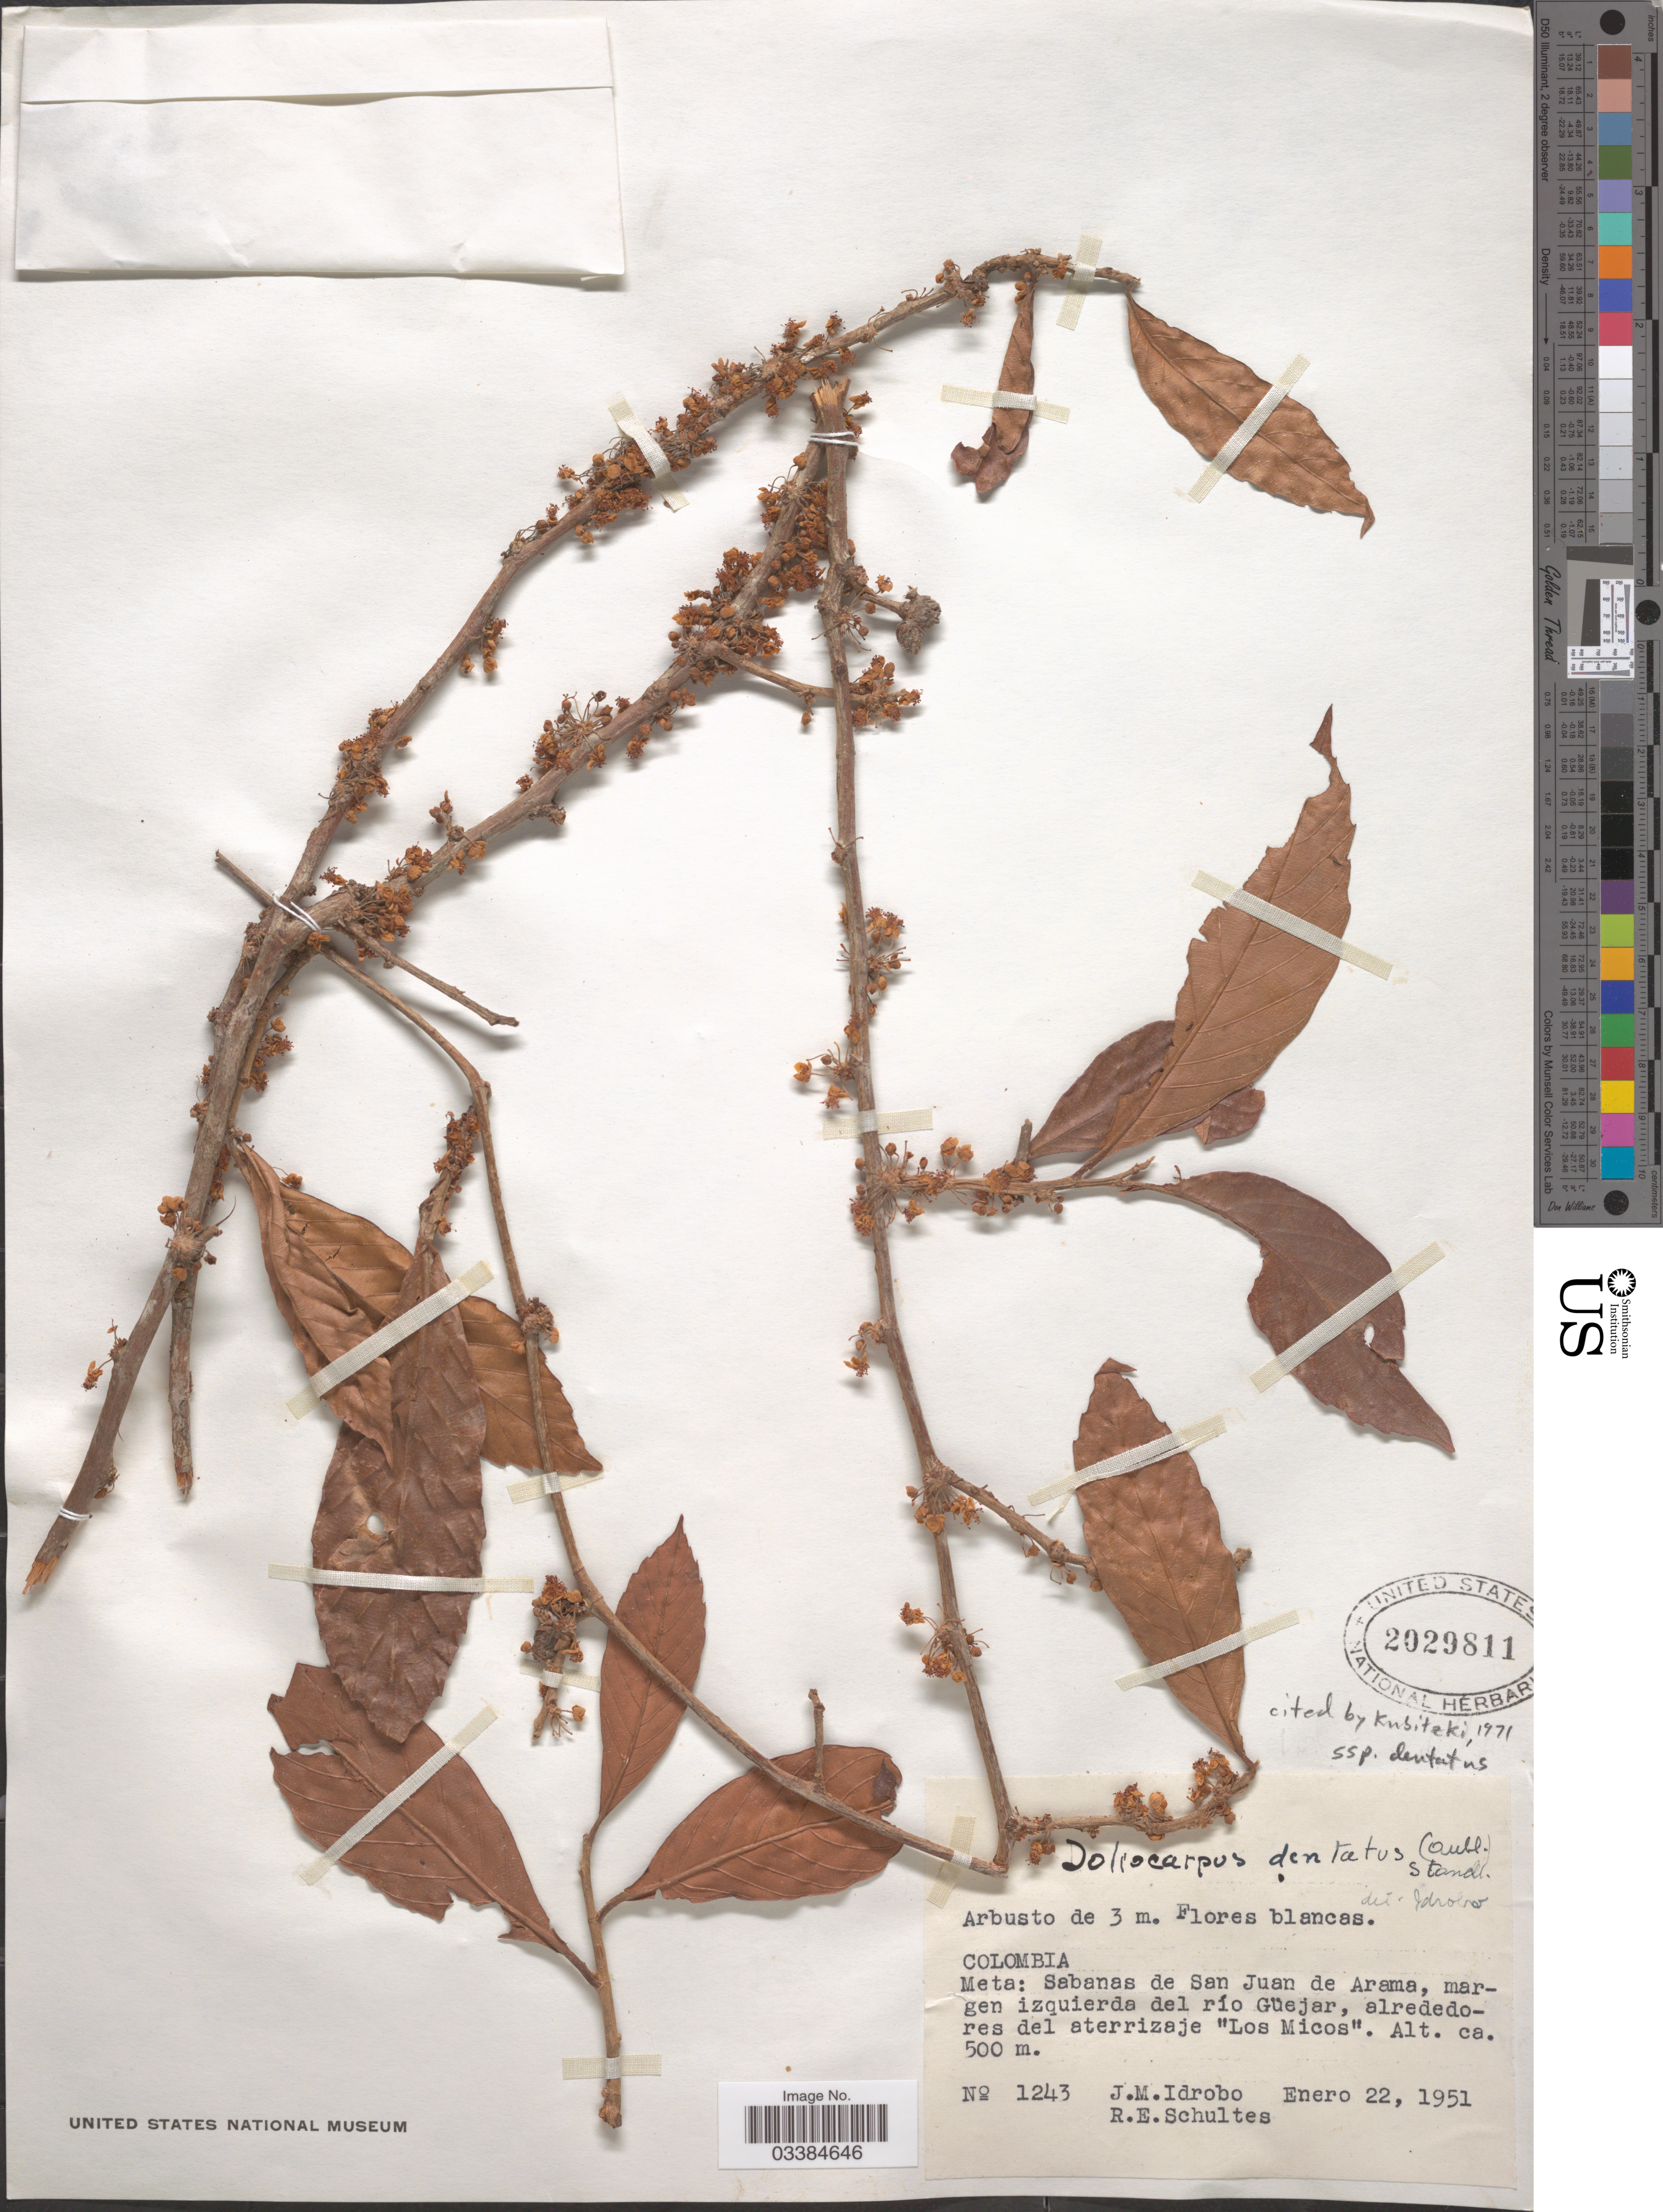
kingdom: Plantae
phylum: Tracheophyta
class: Magnoliopsida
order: Dilleniales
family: Dilleniaceae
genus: Doliocarpus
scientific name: Doliocarpus dentatus subsp. dentatus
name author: (Aubl.) Standl.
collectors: J. M. Idrobo & R. E. Schultes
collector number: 1243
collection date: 1951-01-22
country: Colombia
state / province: Meta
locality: Sabanas de San Juan de Arama, margen izquierda del río Güejar, alrededores del aterrizaje "Los Micos".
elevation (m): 500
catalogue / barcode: US 2029811